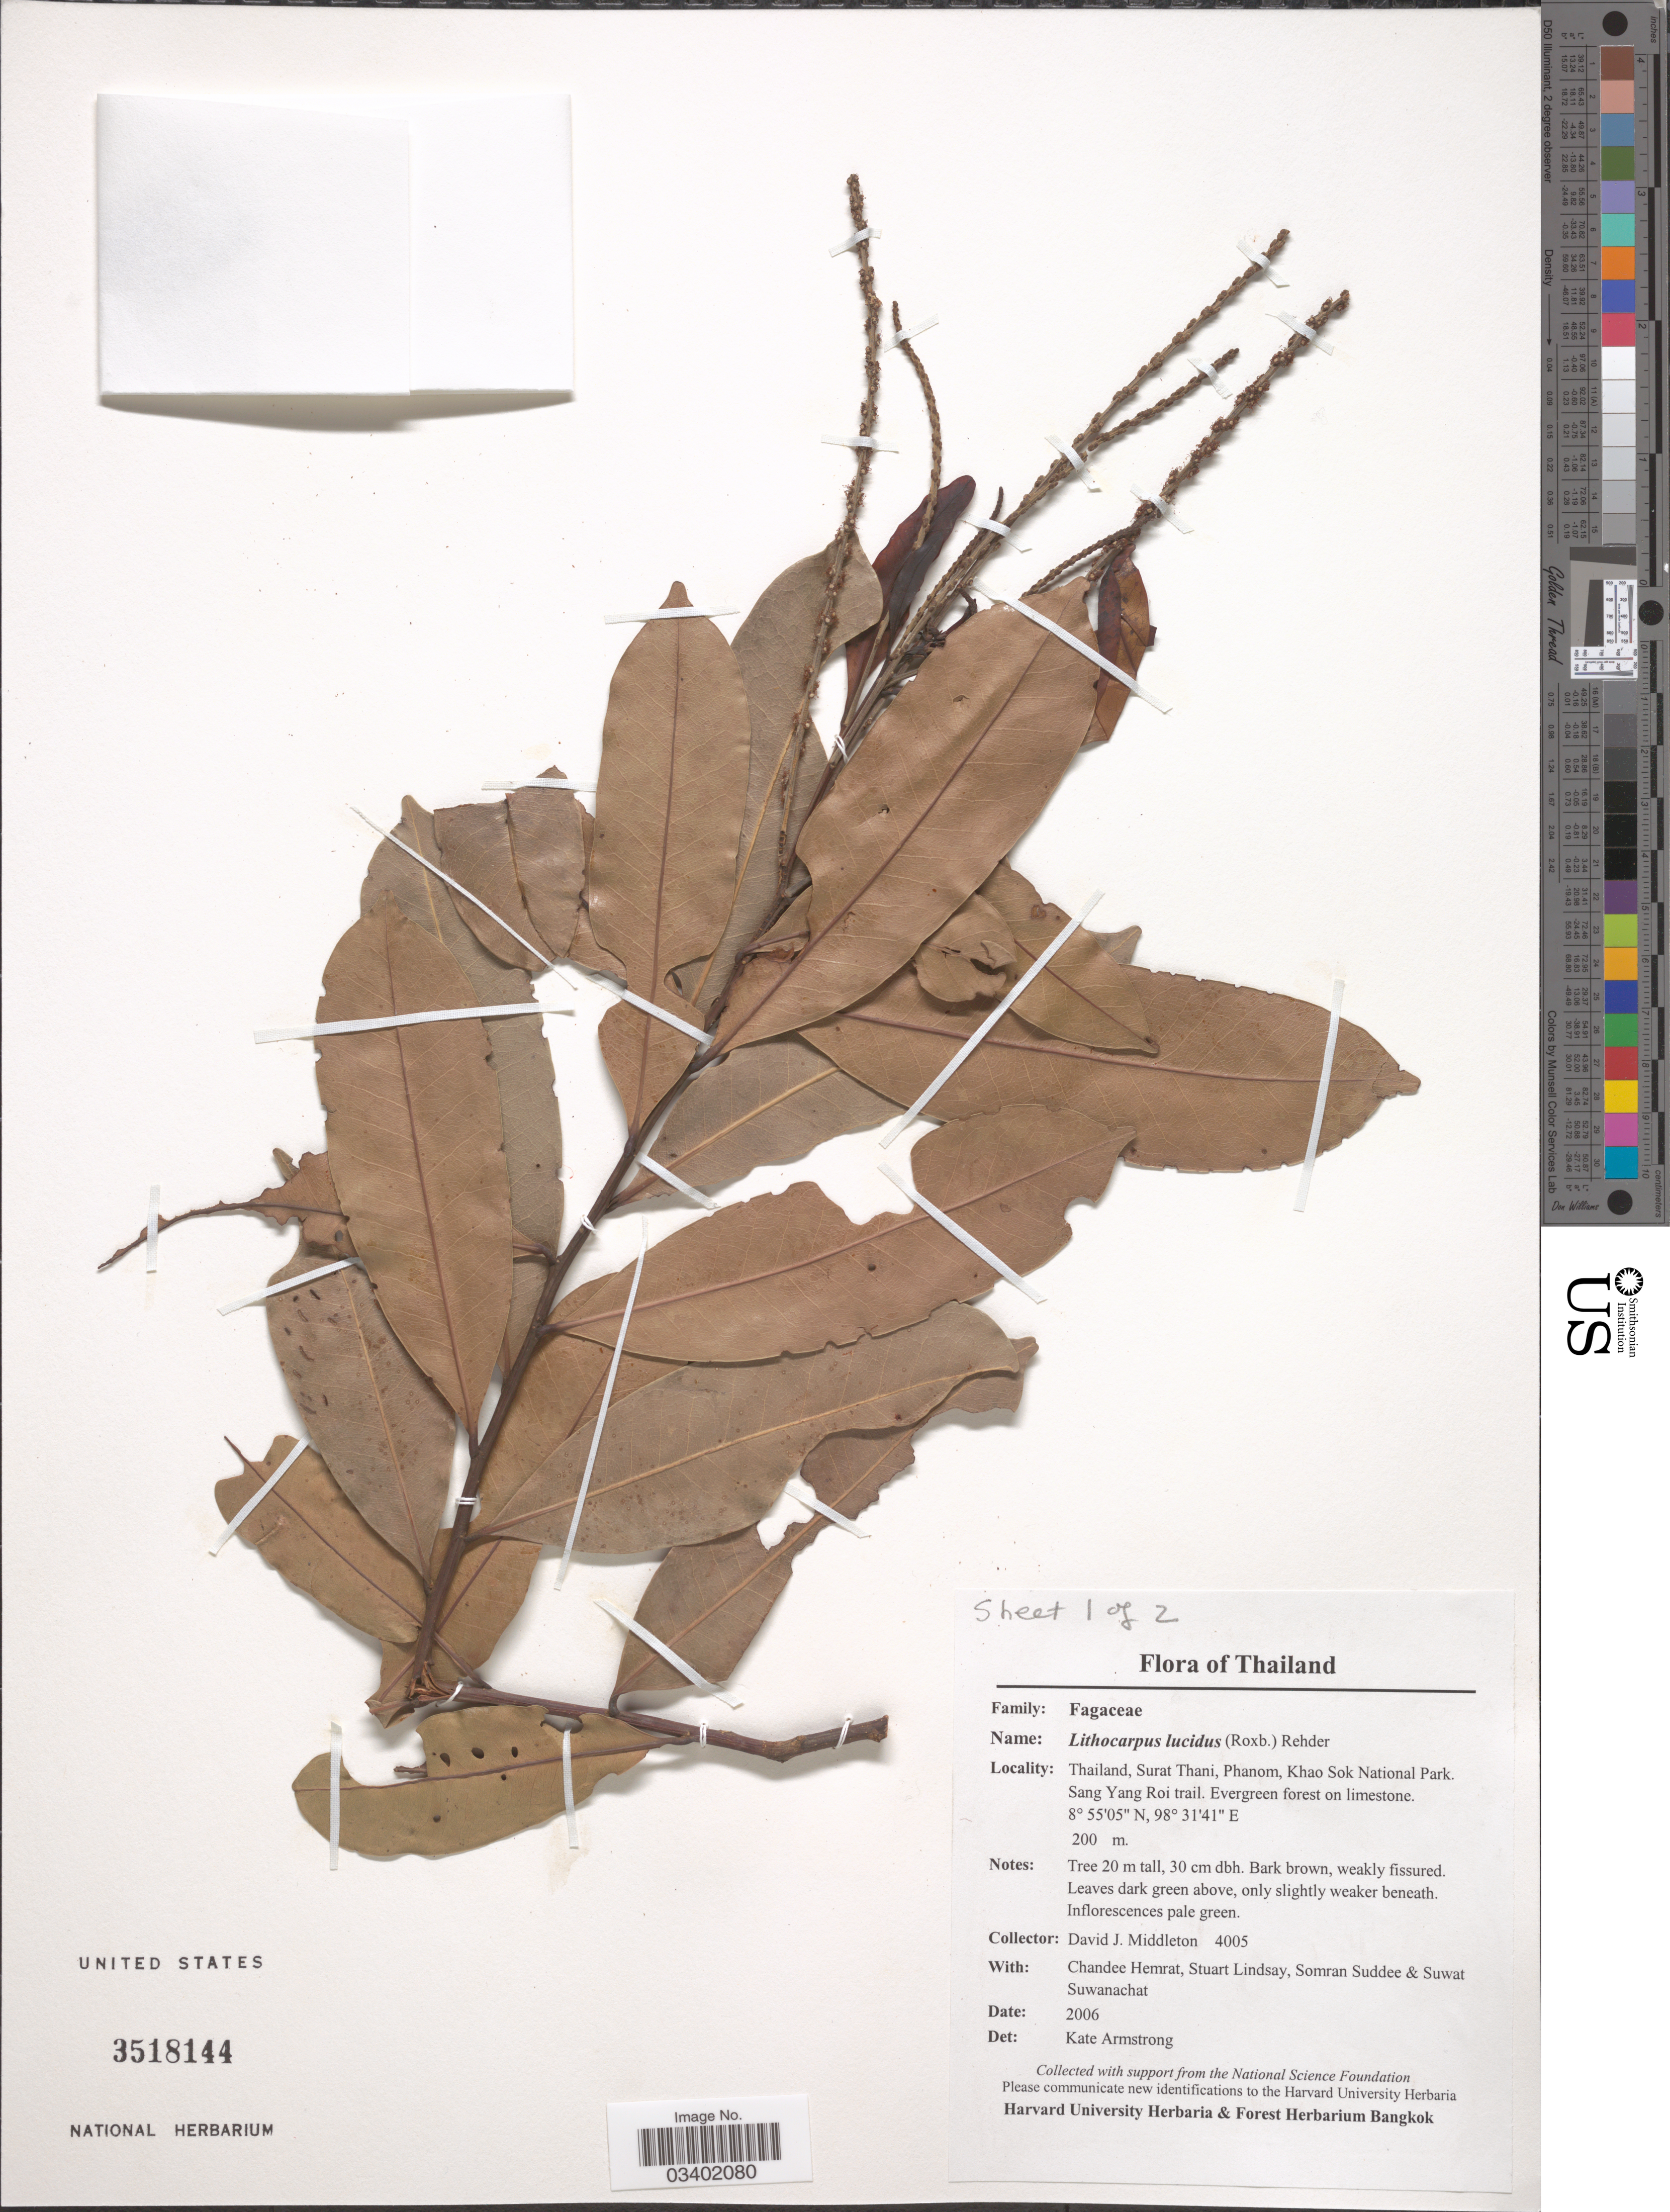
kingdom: Plantae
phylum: Tracheophyta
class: Magnoliopsida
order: Fagales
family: Fagaceae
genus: Lithocarpus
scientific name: Lithocarpus lucidus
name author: (Roxb.) Rehder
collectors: D. J. Middleton, C. Hemrat, S. Lindsay, S. Suddee & S. Suwanachat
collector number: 4005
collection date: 2006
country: Thailand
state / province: Surat Thani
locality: Phanom, Khao Sok National Park. Sang Yang Roi trail. Evergreen forest on limestone.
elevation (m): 200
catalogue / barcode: US 3518144